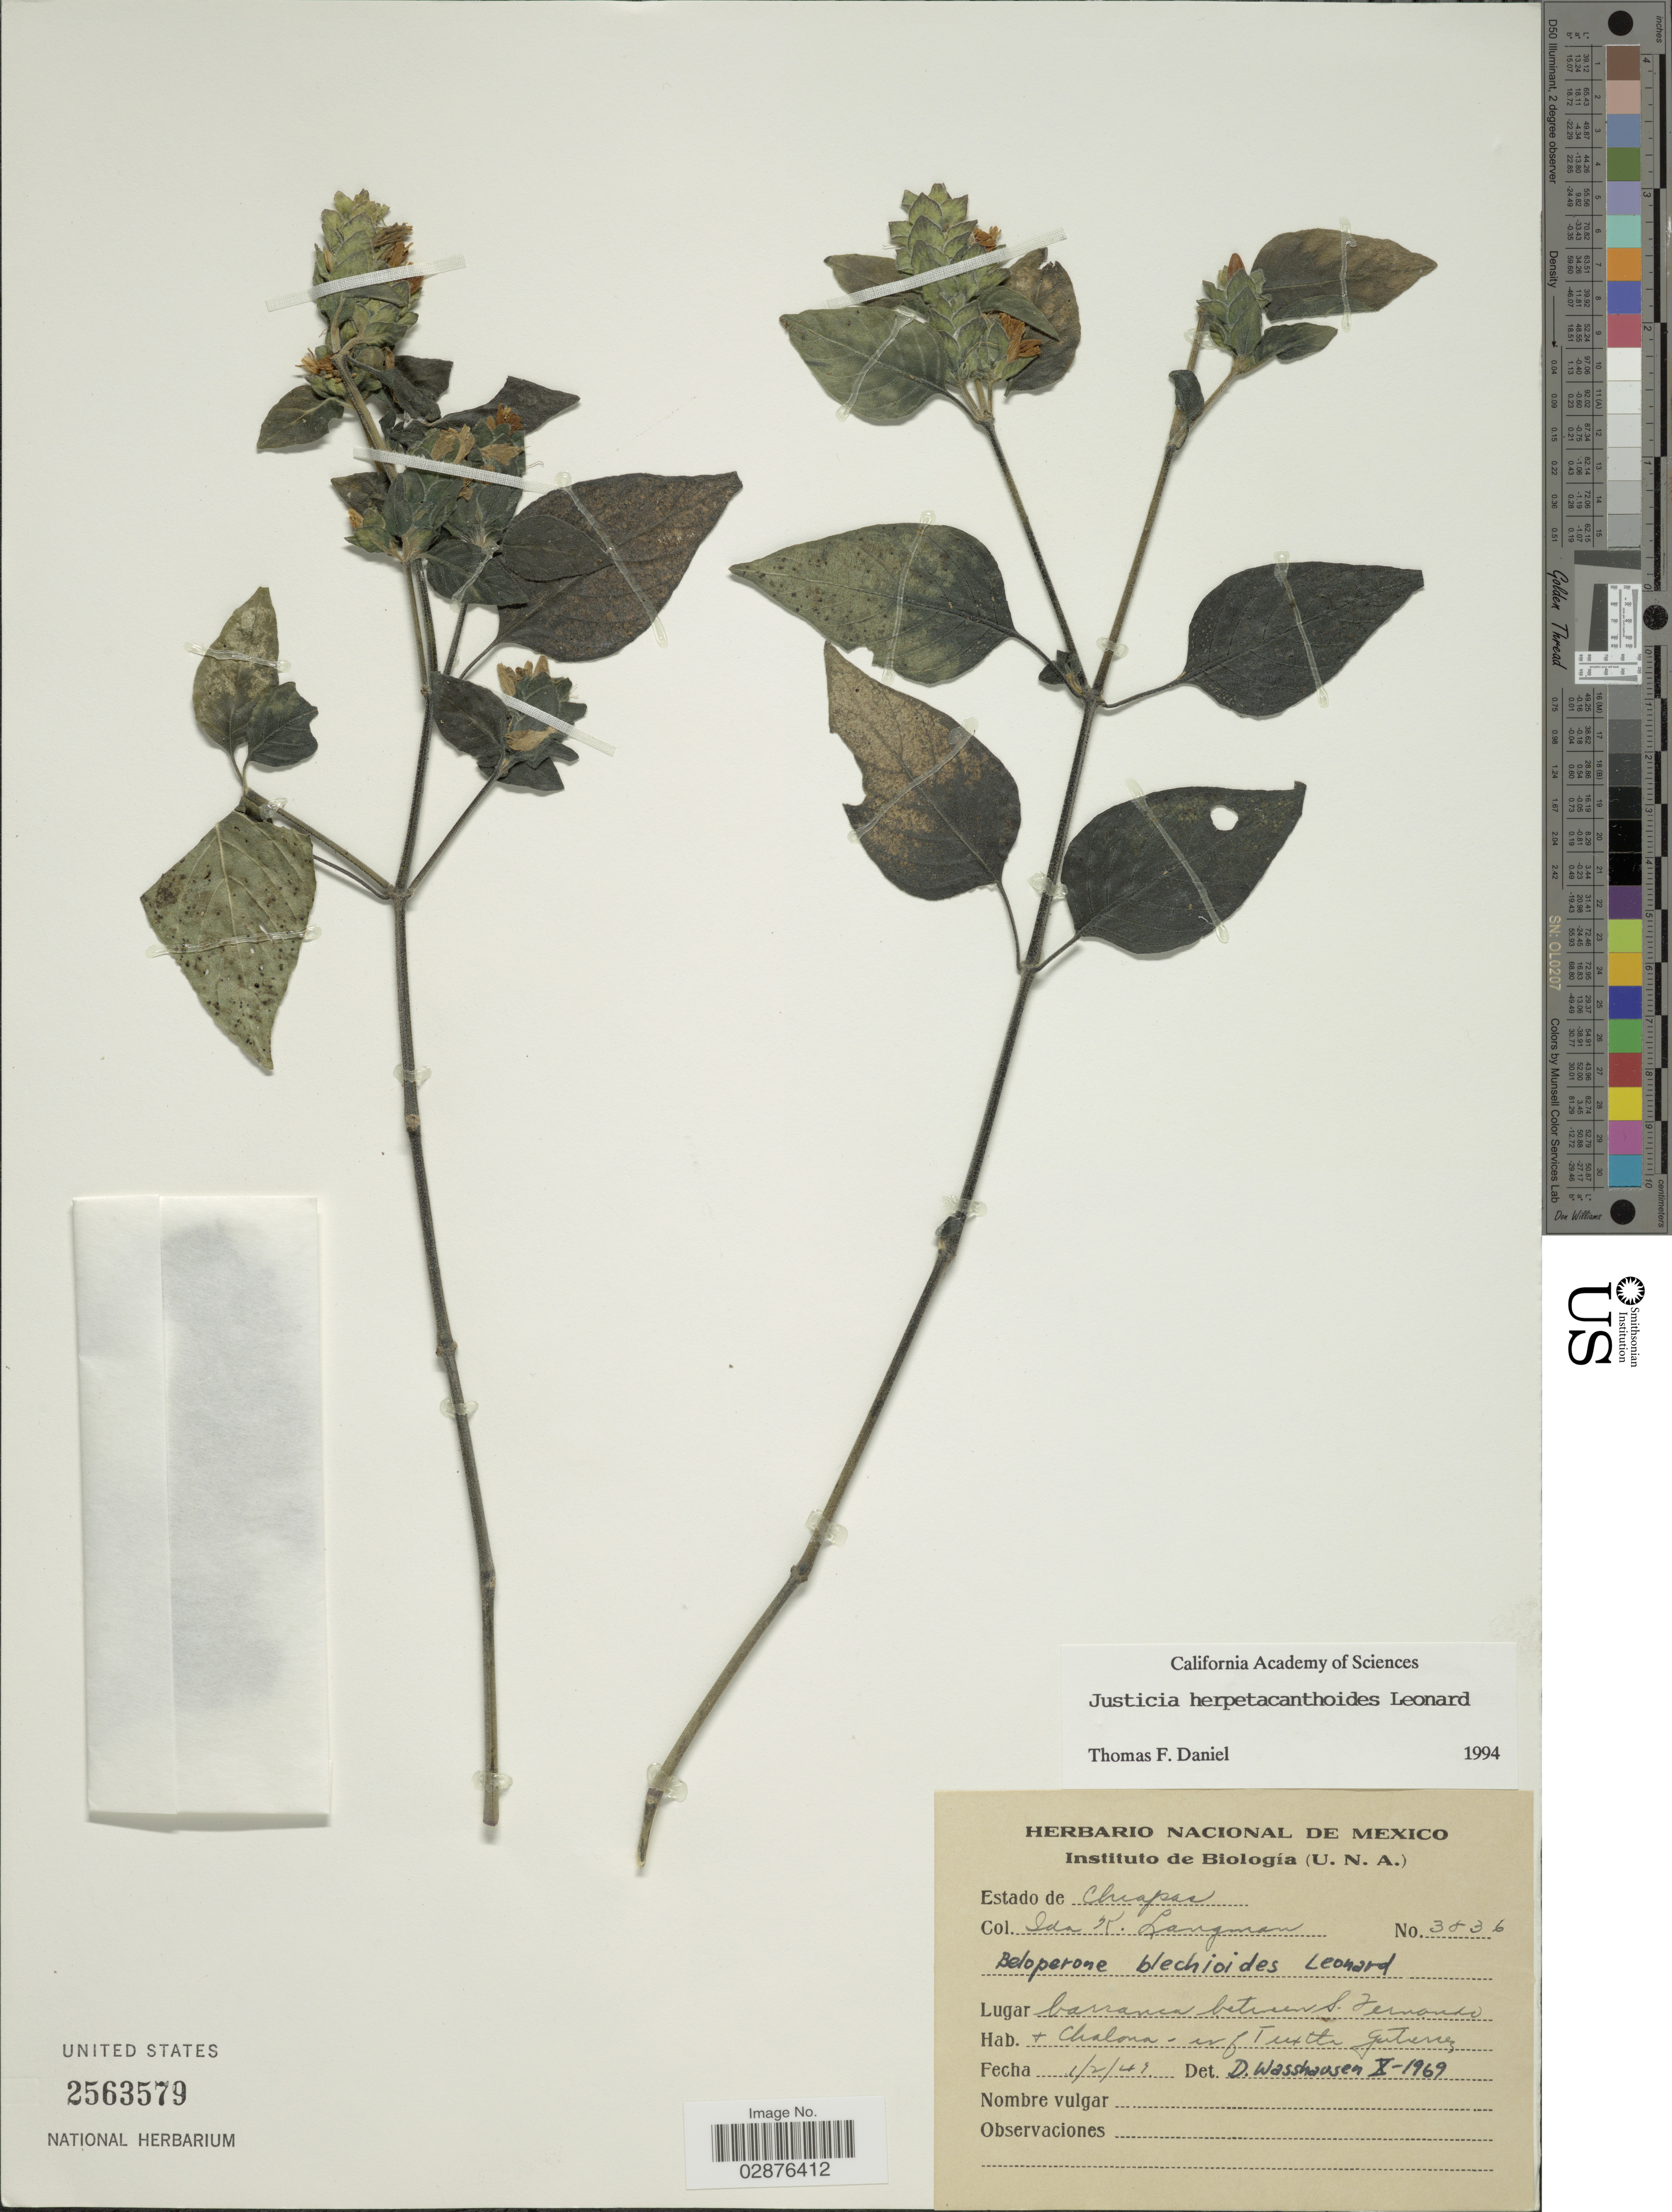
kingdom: Plantae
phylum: Tracheophyta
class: Magnoliopsida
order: Lamiales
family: Acanthaceae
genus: Justicia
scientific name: Justicia herpetacanthoides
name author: Leonard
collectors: I. K. Langman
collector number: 3836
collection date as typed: Transcribed d/m/y: 1/2/41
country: Mexico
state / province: Chiapas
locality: Barranca between S. Fernando + Chalona - w. of Tuxtla Gutiérrez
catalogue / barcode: US 2563579